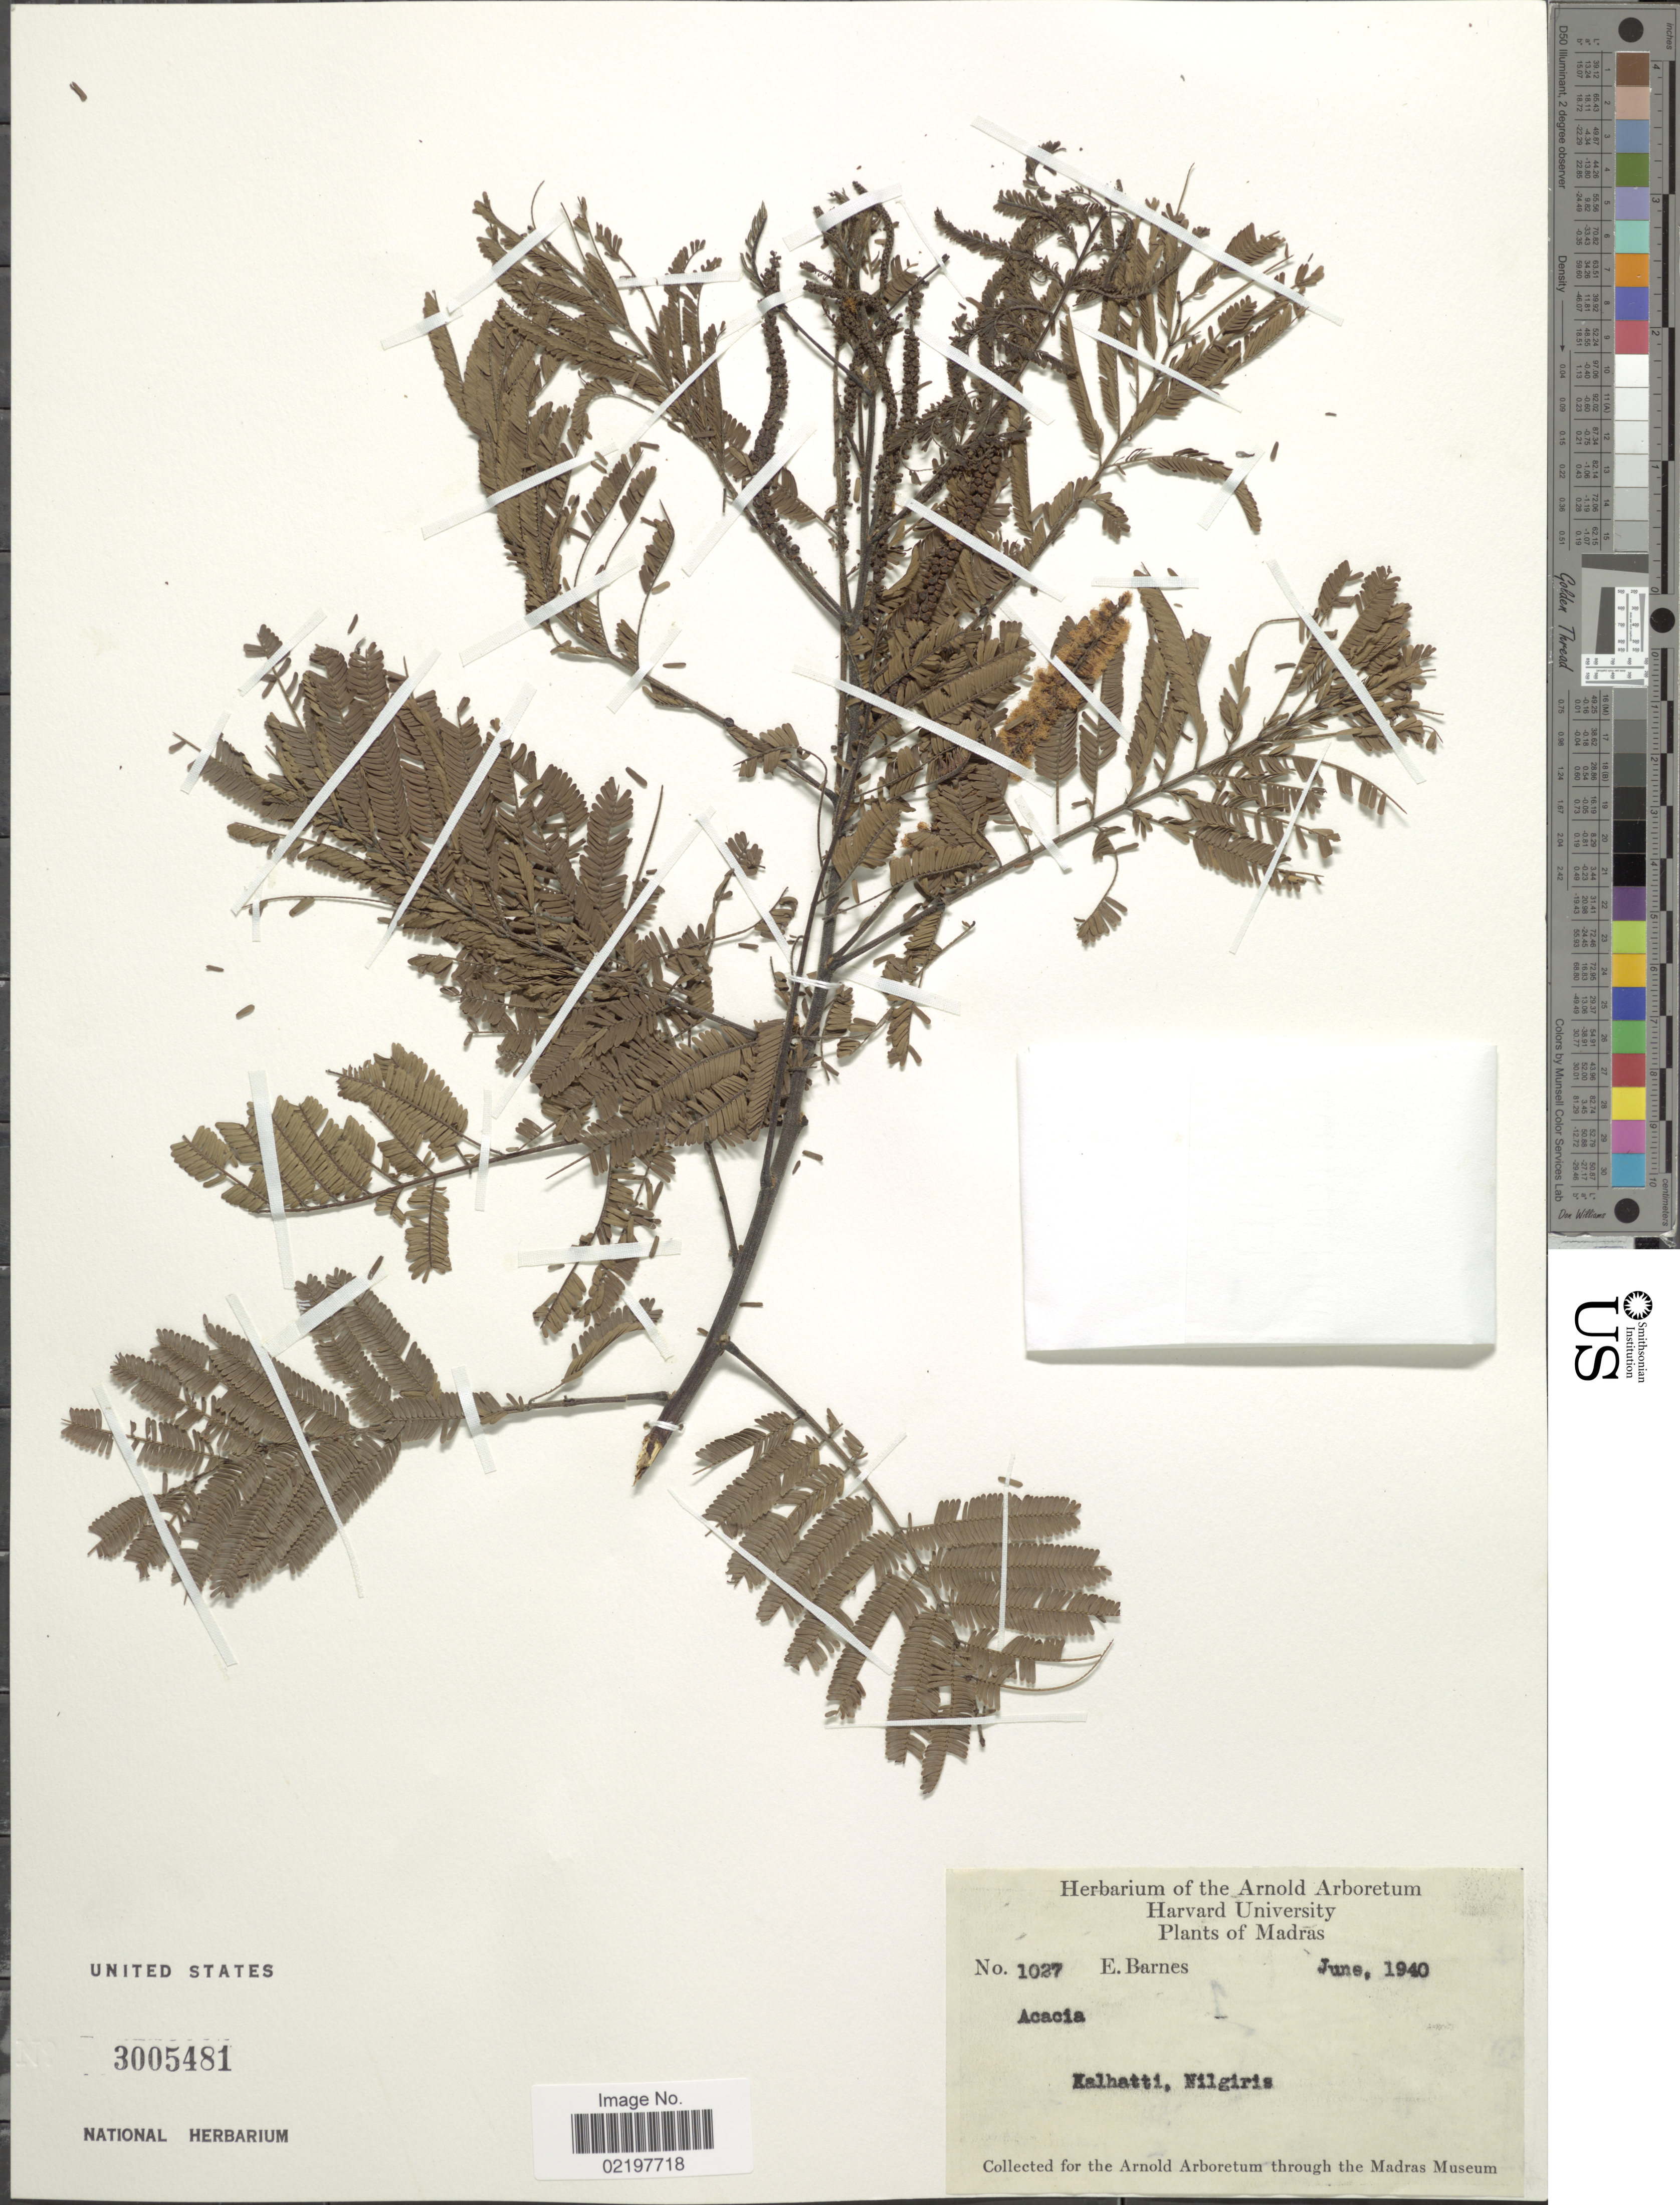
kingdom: Plantae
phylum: Tracheophyta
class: Magnoliopsida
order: Fabales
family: Fabaceae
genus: Senegalia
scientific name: Senegalia sp.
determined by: Strong, Mark T., (BOT), Smithsonian Institution - National Museum of Natural History (UNITED STATES)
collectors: E. Barnes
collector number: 1027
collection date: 1940-06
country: India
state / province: Tamil Nadu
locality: Madras, Kalhatti, Nilgiris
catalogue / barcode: US 3005481